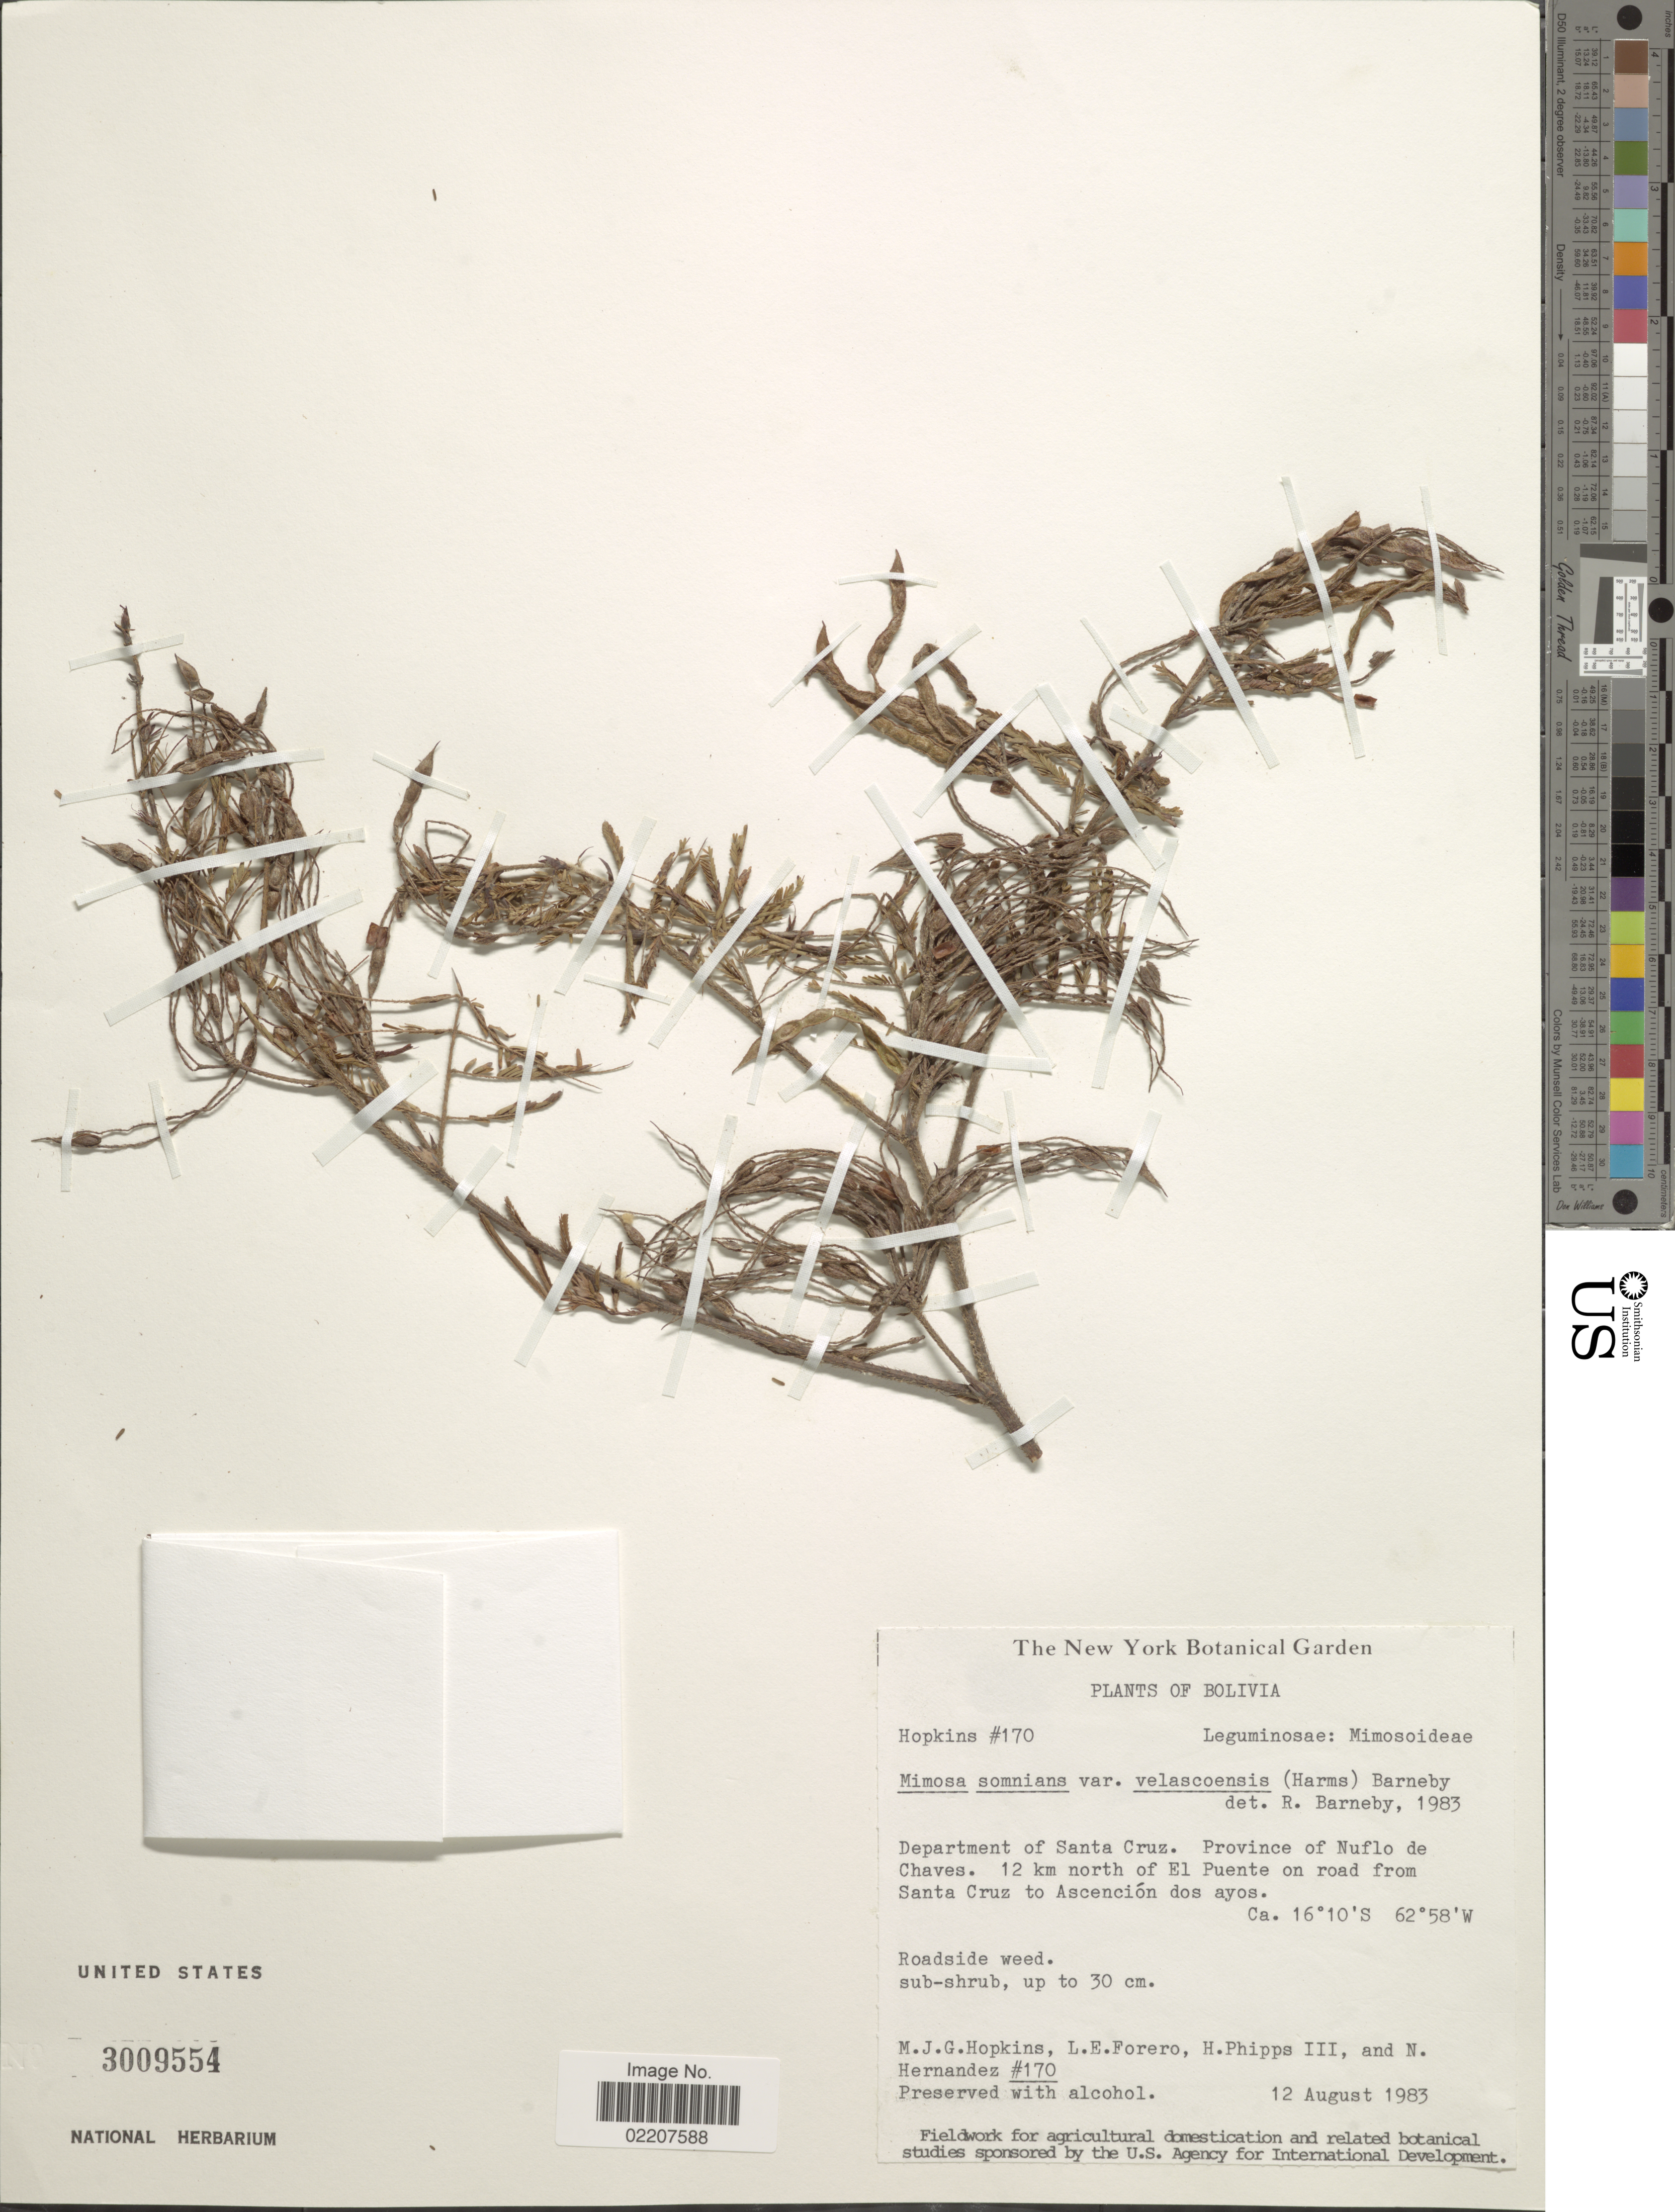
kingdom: Plantae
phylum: Tracheophyta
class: Magnoliopsida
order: Fabales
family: Fabaceae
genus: Mimosa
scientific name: Mimosa somnians var. velascoensis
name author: (Harms) Barneby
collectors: M. J. G. Hopkins, L. Forero, H. Phipps & N. Hernandez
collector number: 170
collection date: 1983-08-12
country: Bolivia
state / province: Santa Cruz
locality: Province of Nuflo de Chaves, 12 km north of El Puente on road from Santa Cruz to Ascencion dos ayos, roadside weed.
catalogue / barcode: US 3009554